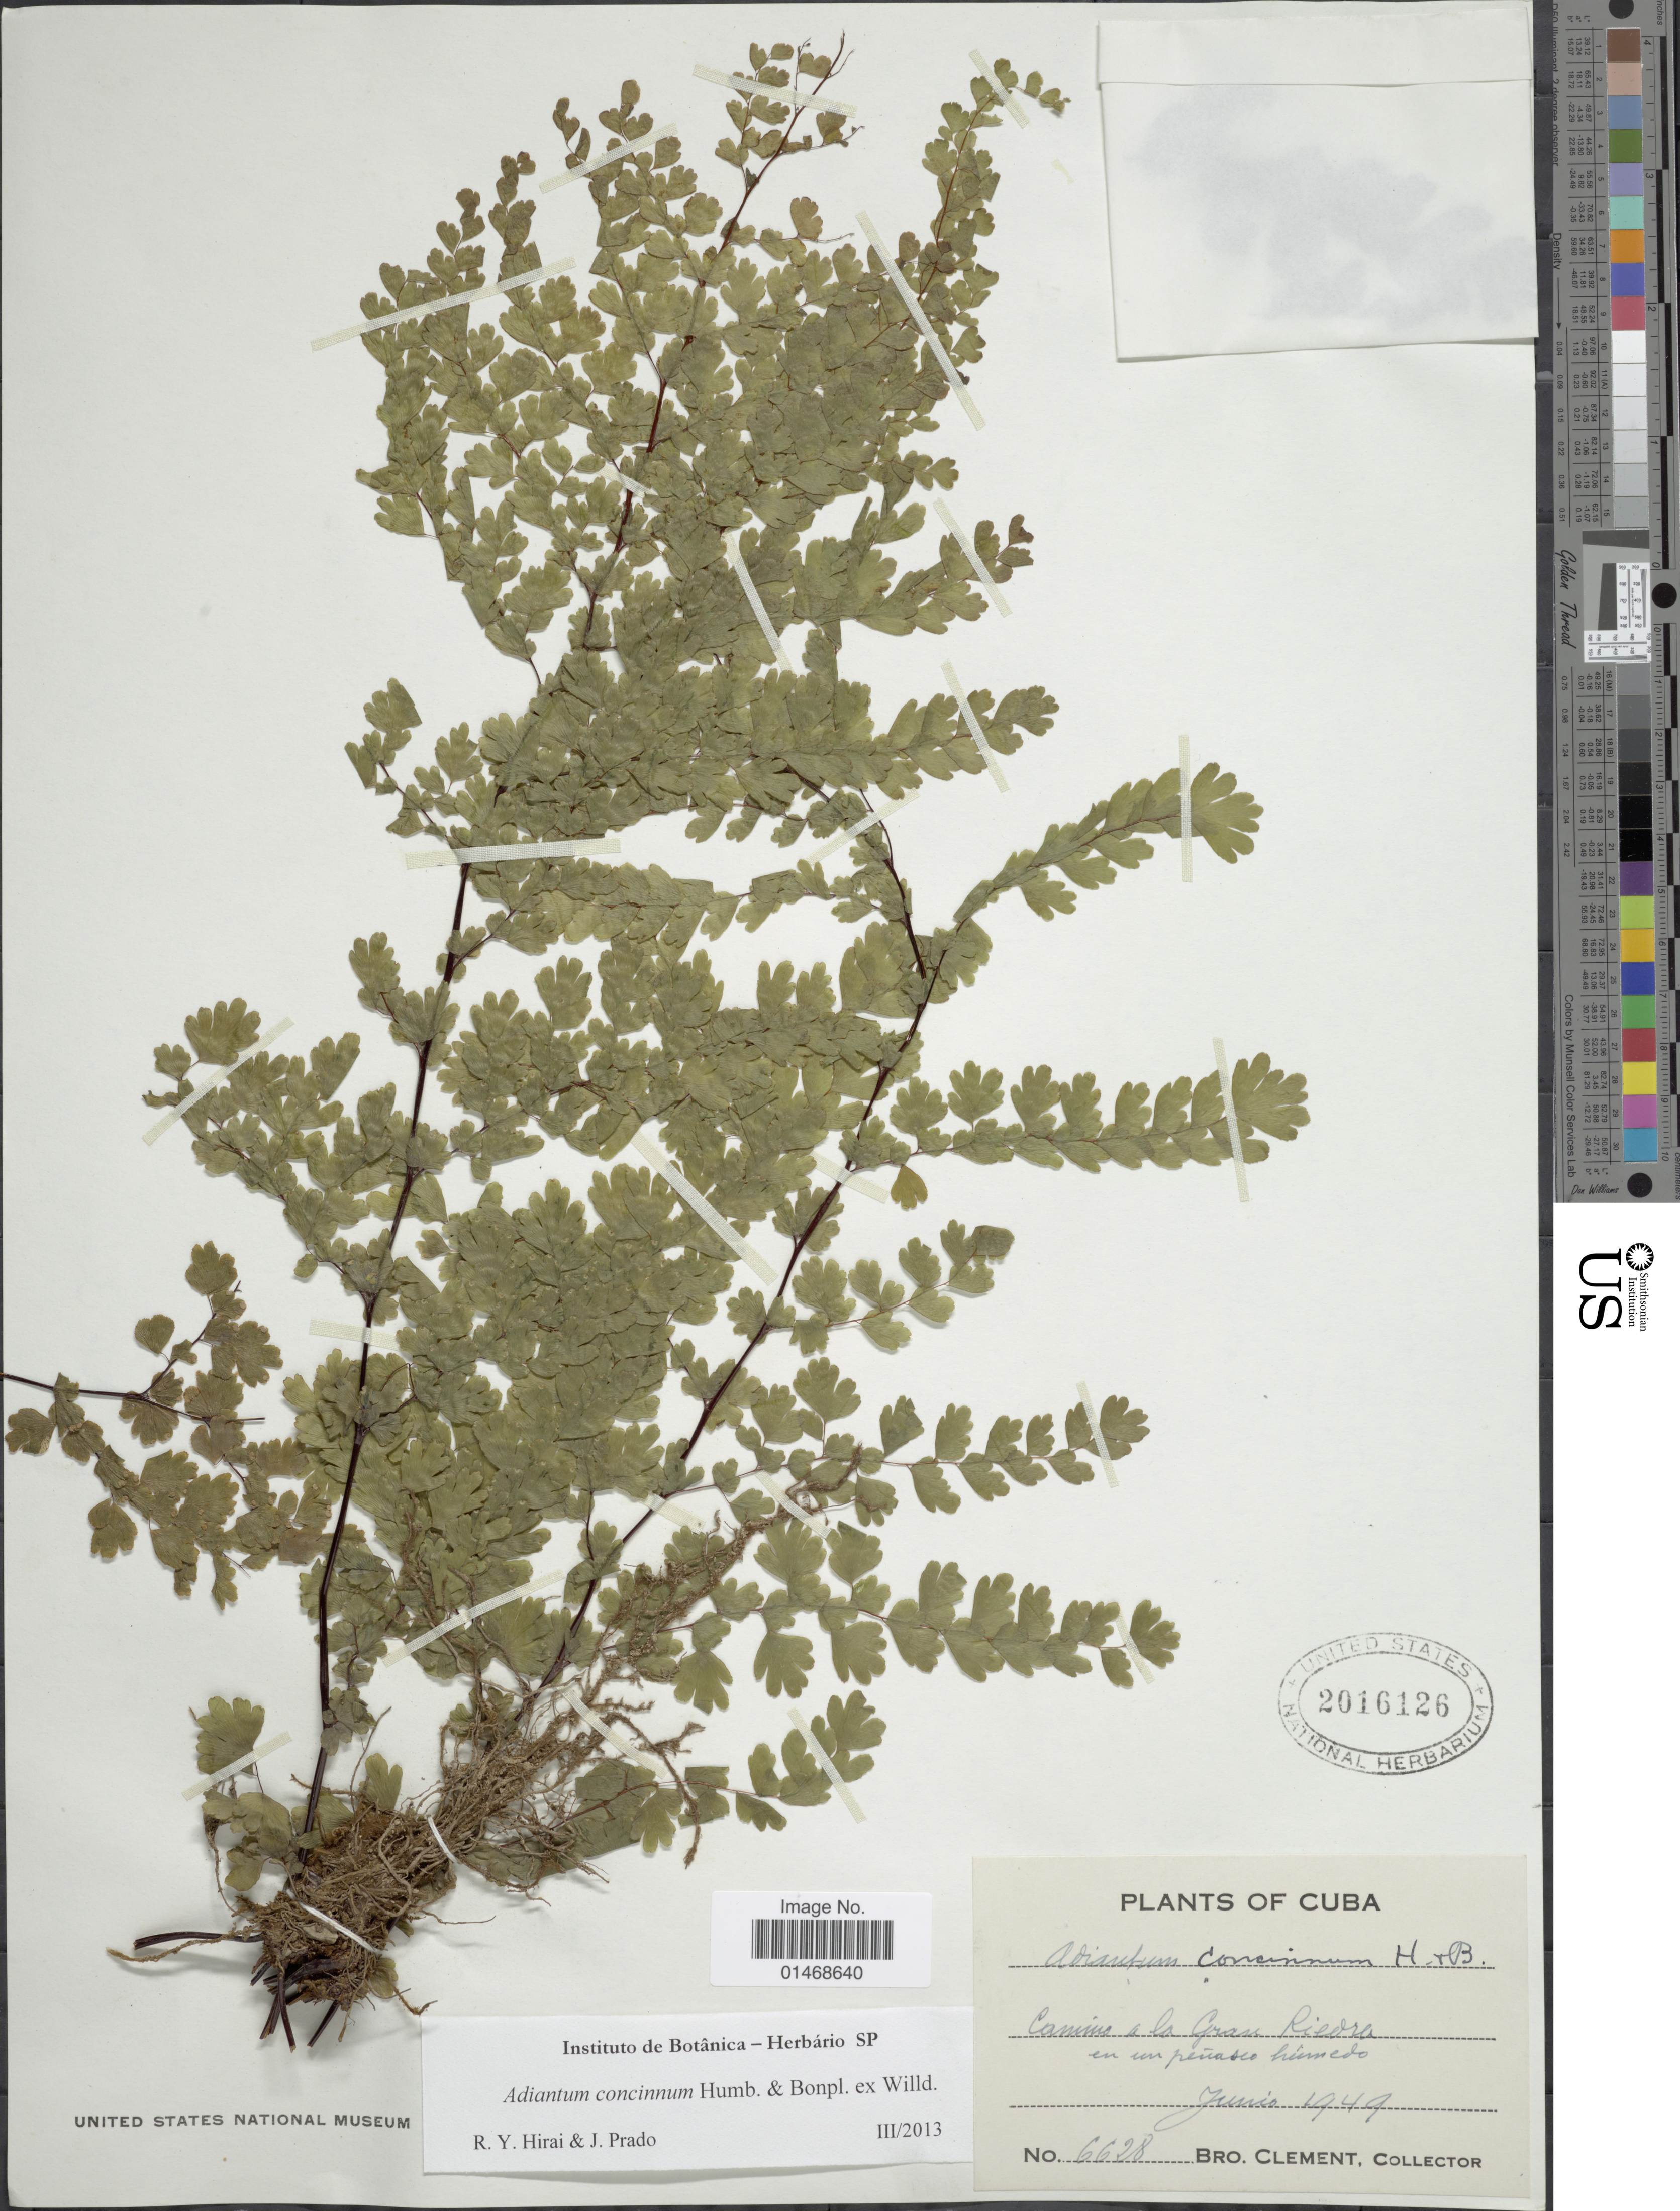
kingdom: Plantae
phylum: Tracheophyta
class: Polypodiopsida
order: Polypodiales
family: Pteridaceae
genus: Adiantum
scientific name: Adiantum concinnum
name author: Humb. & Bonpl. ex Willd.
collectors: B. Clement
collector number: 6628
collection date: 1919-06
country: Cuba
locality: Camino a la Gran Piedra en un peñasco húmedo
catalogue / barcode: US 2016126